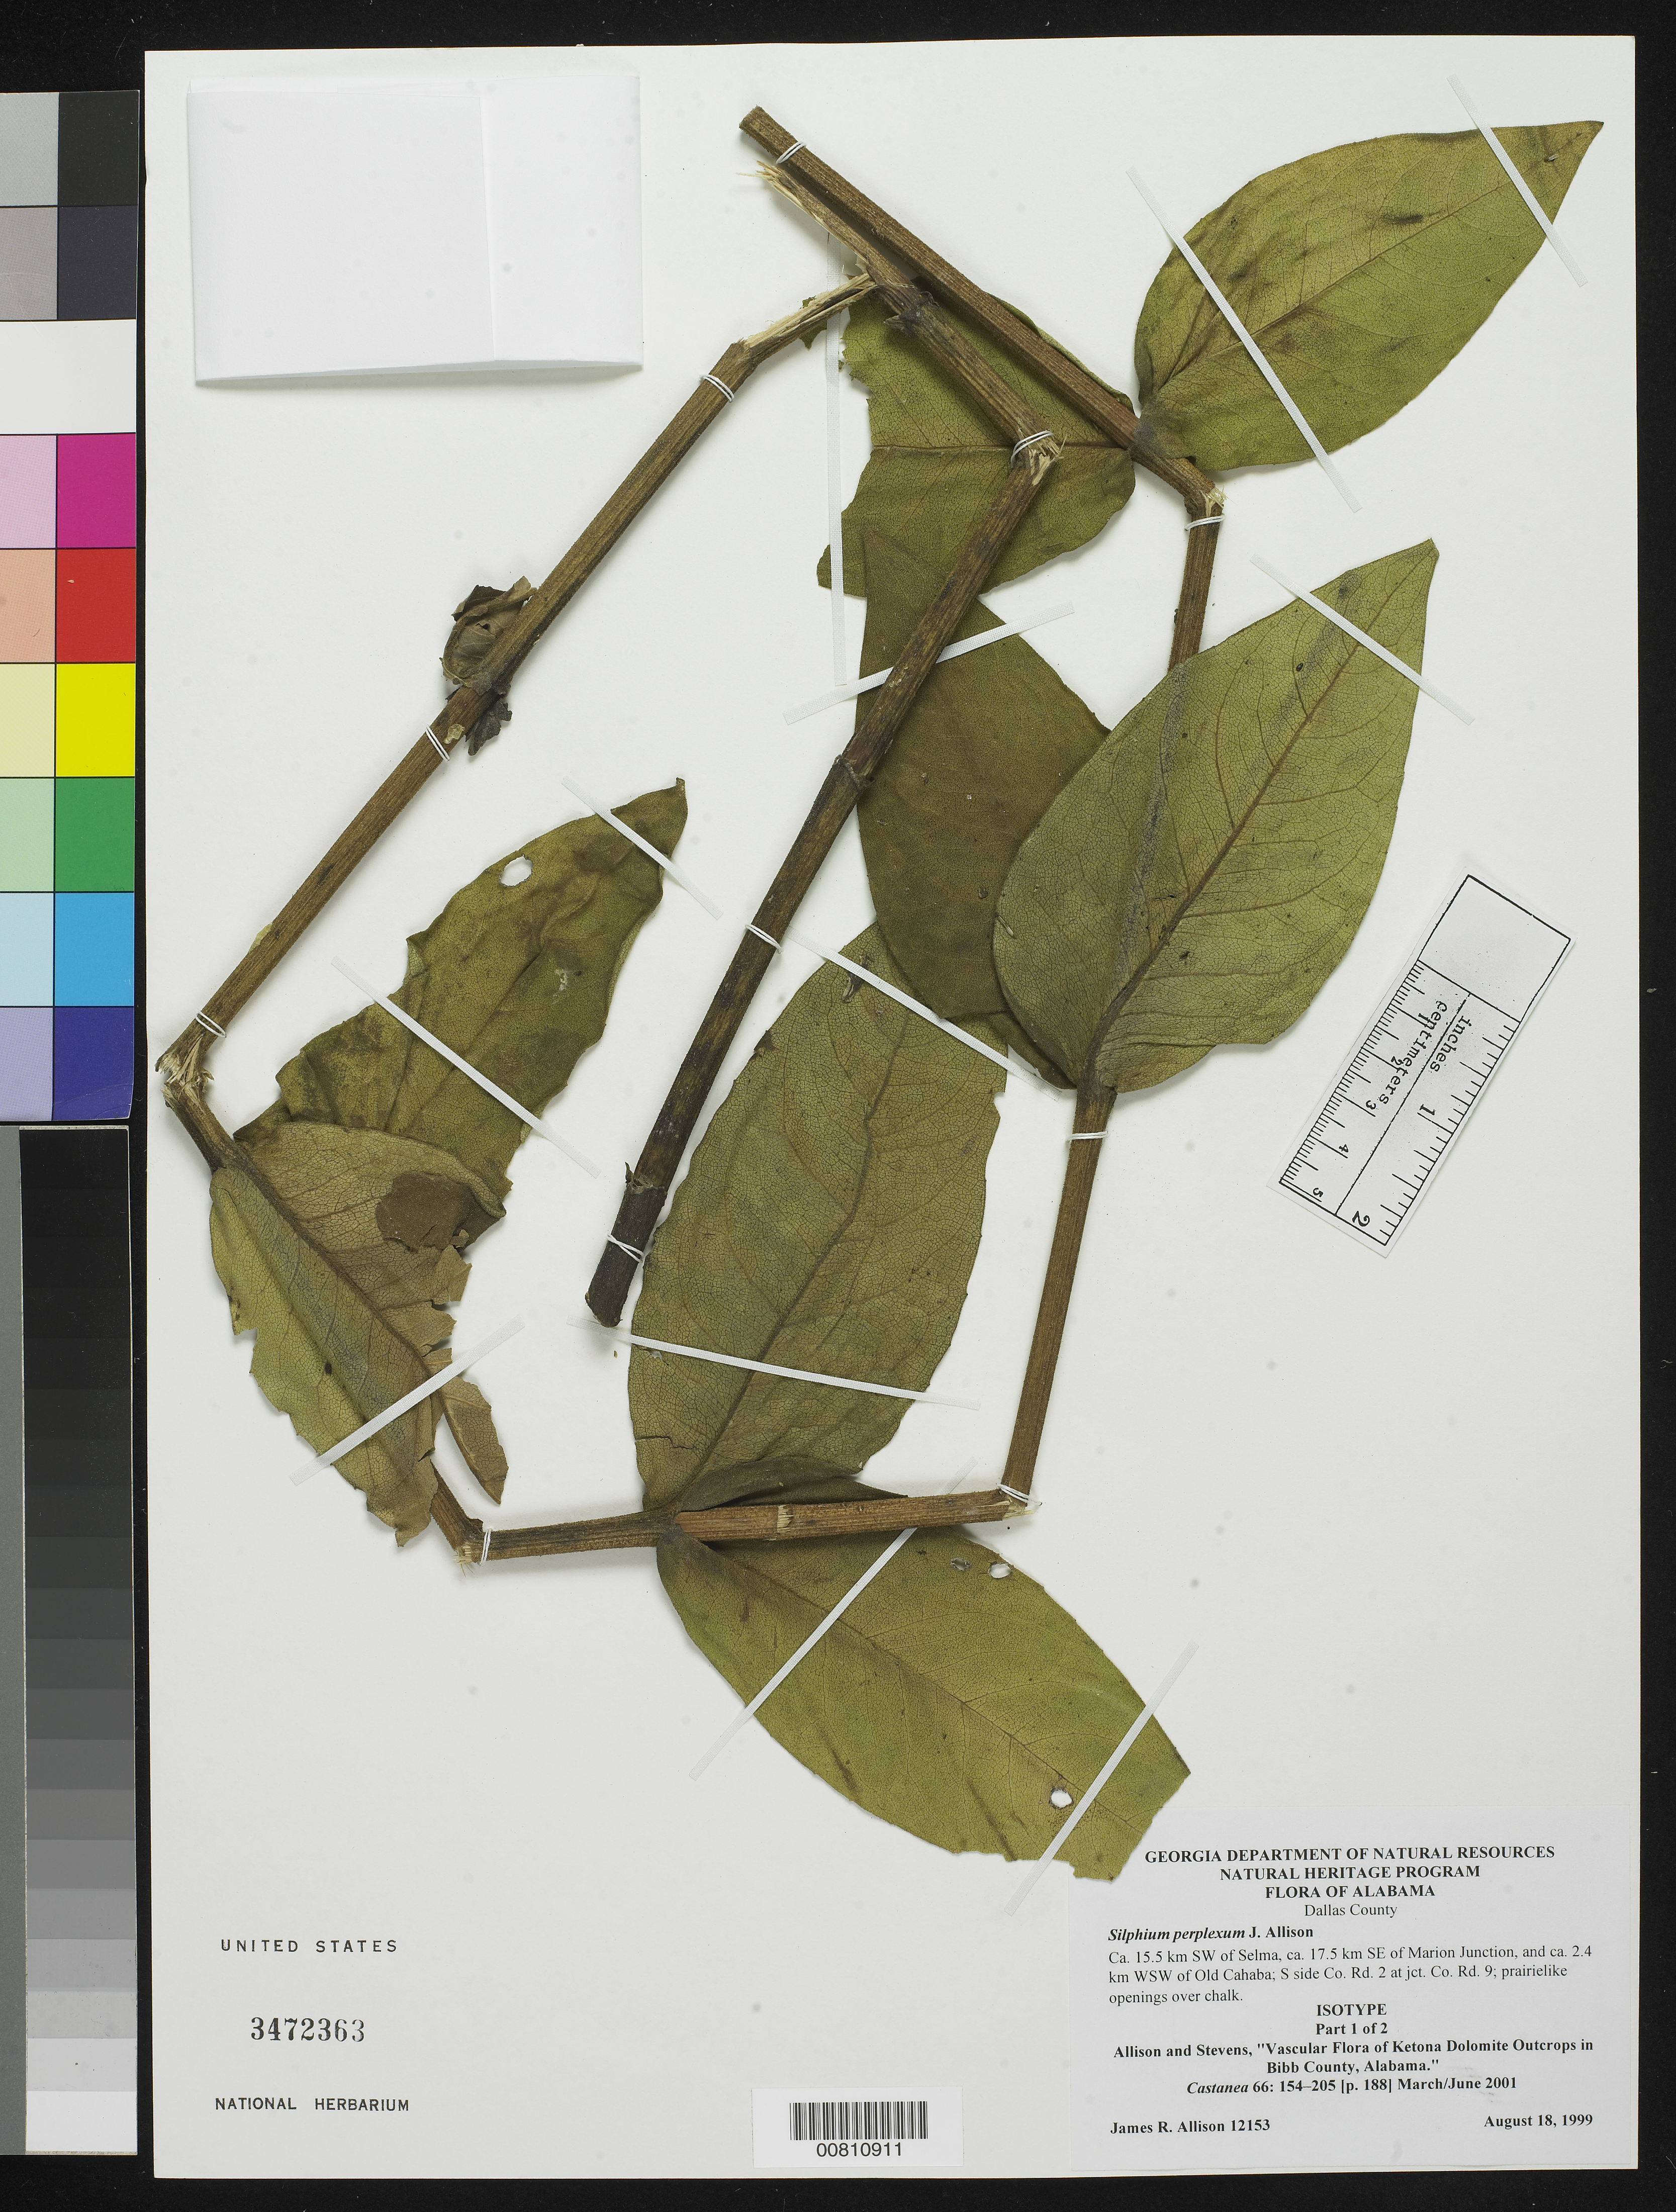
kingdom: Plantae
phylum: Tracheophyta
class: Magnoliopsida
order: Asterales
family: Asteraceae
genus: Silphium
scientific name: Silphium perplexum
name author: J.R. Allison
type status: Isotype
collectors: J. R. Allison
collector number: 12153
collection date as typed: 18 Aug 1999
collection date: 1999-08-18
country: United States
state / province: Alabama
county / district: Dallas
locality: Ca. 15.5 km SW of Selma, ca. 17.5 km SE of Marion Junction, and ca. 2.4 km WSW of Old Cahaba; S side Co. Rd. 2 at jct. Co. Rd. 9.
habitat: Prairielike openings over chalk.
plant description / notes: Holotype at GH.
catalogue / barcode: US 3472363